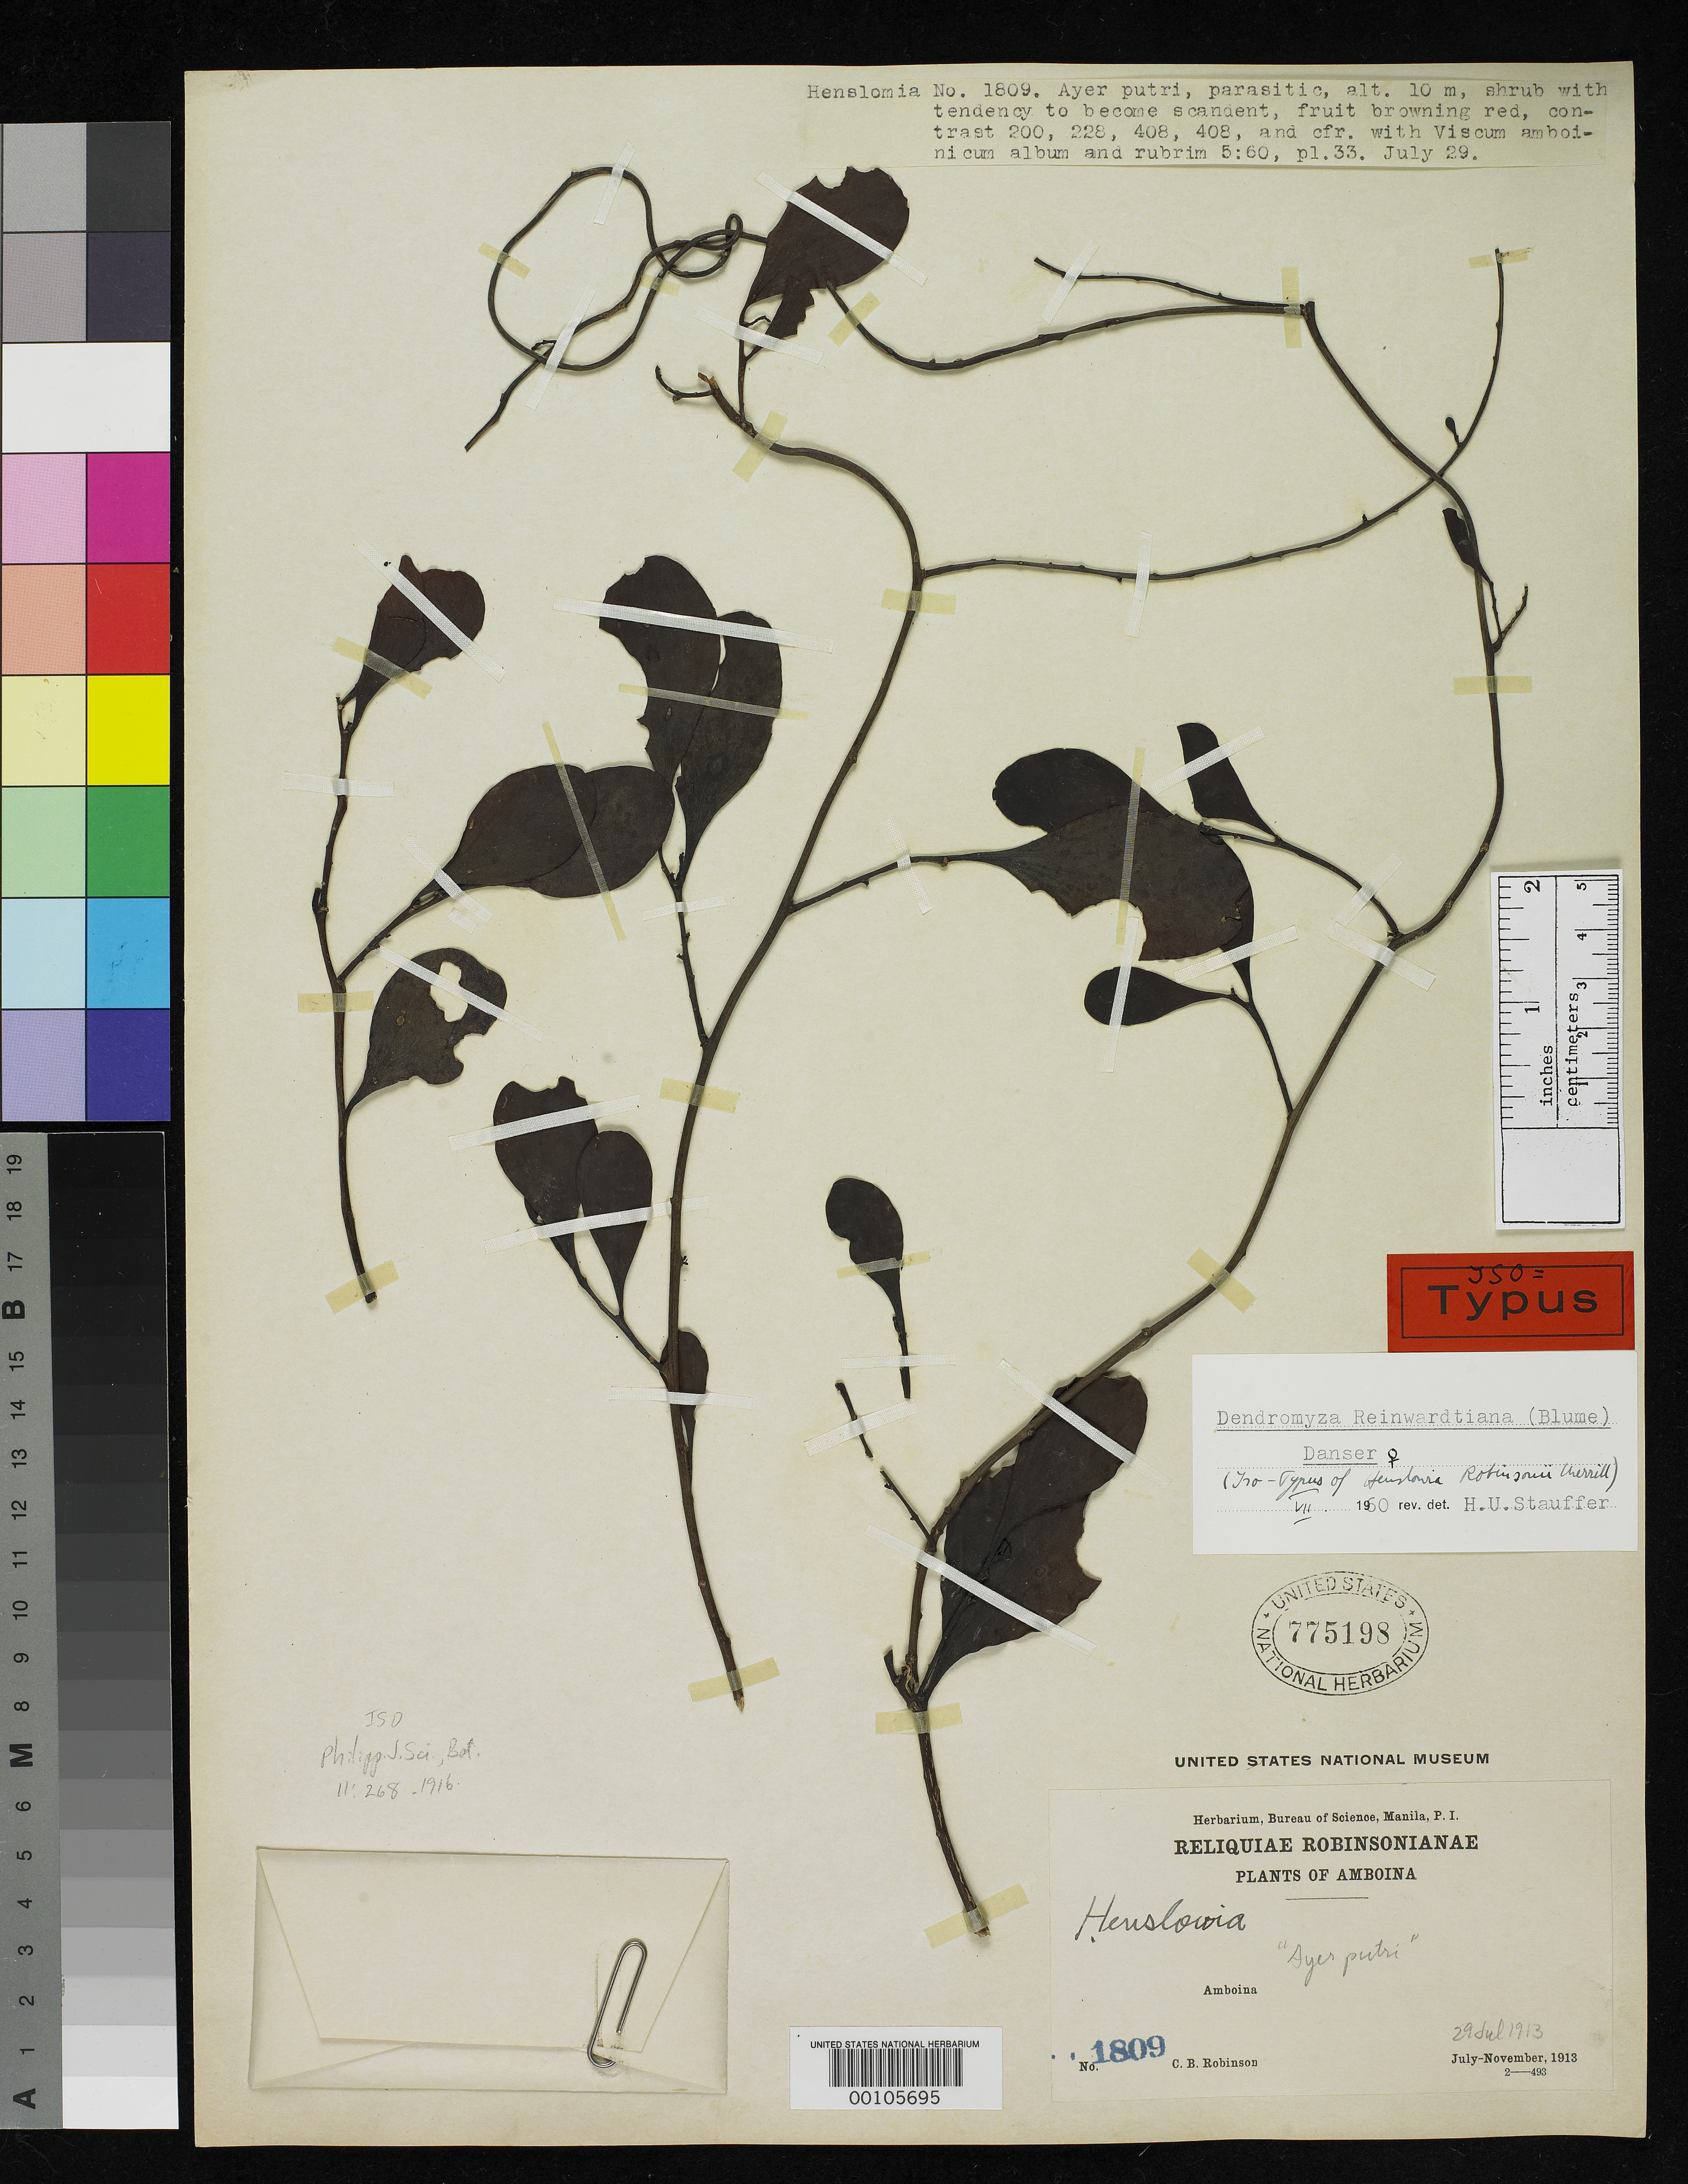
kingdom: Plantae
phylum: Tracheophyta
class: Magnoliopsida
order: Santalales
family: Santalaceae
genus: Henslowia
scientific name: Henslowia robinsonii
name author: Merr.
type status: Isotype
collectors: C. Robinson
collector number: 1809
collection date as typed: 29 Jul 1913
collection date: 1913-07-29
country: Indonesia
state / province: Maluku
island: Amboina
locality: Ayer Putri. [ ]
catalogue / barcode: US 775198